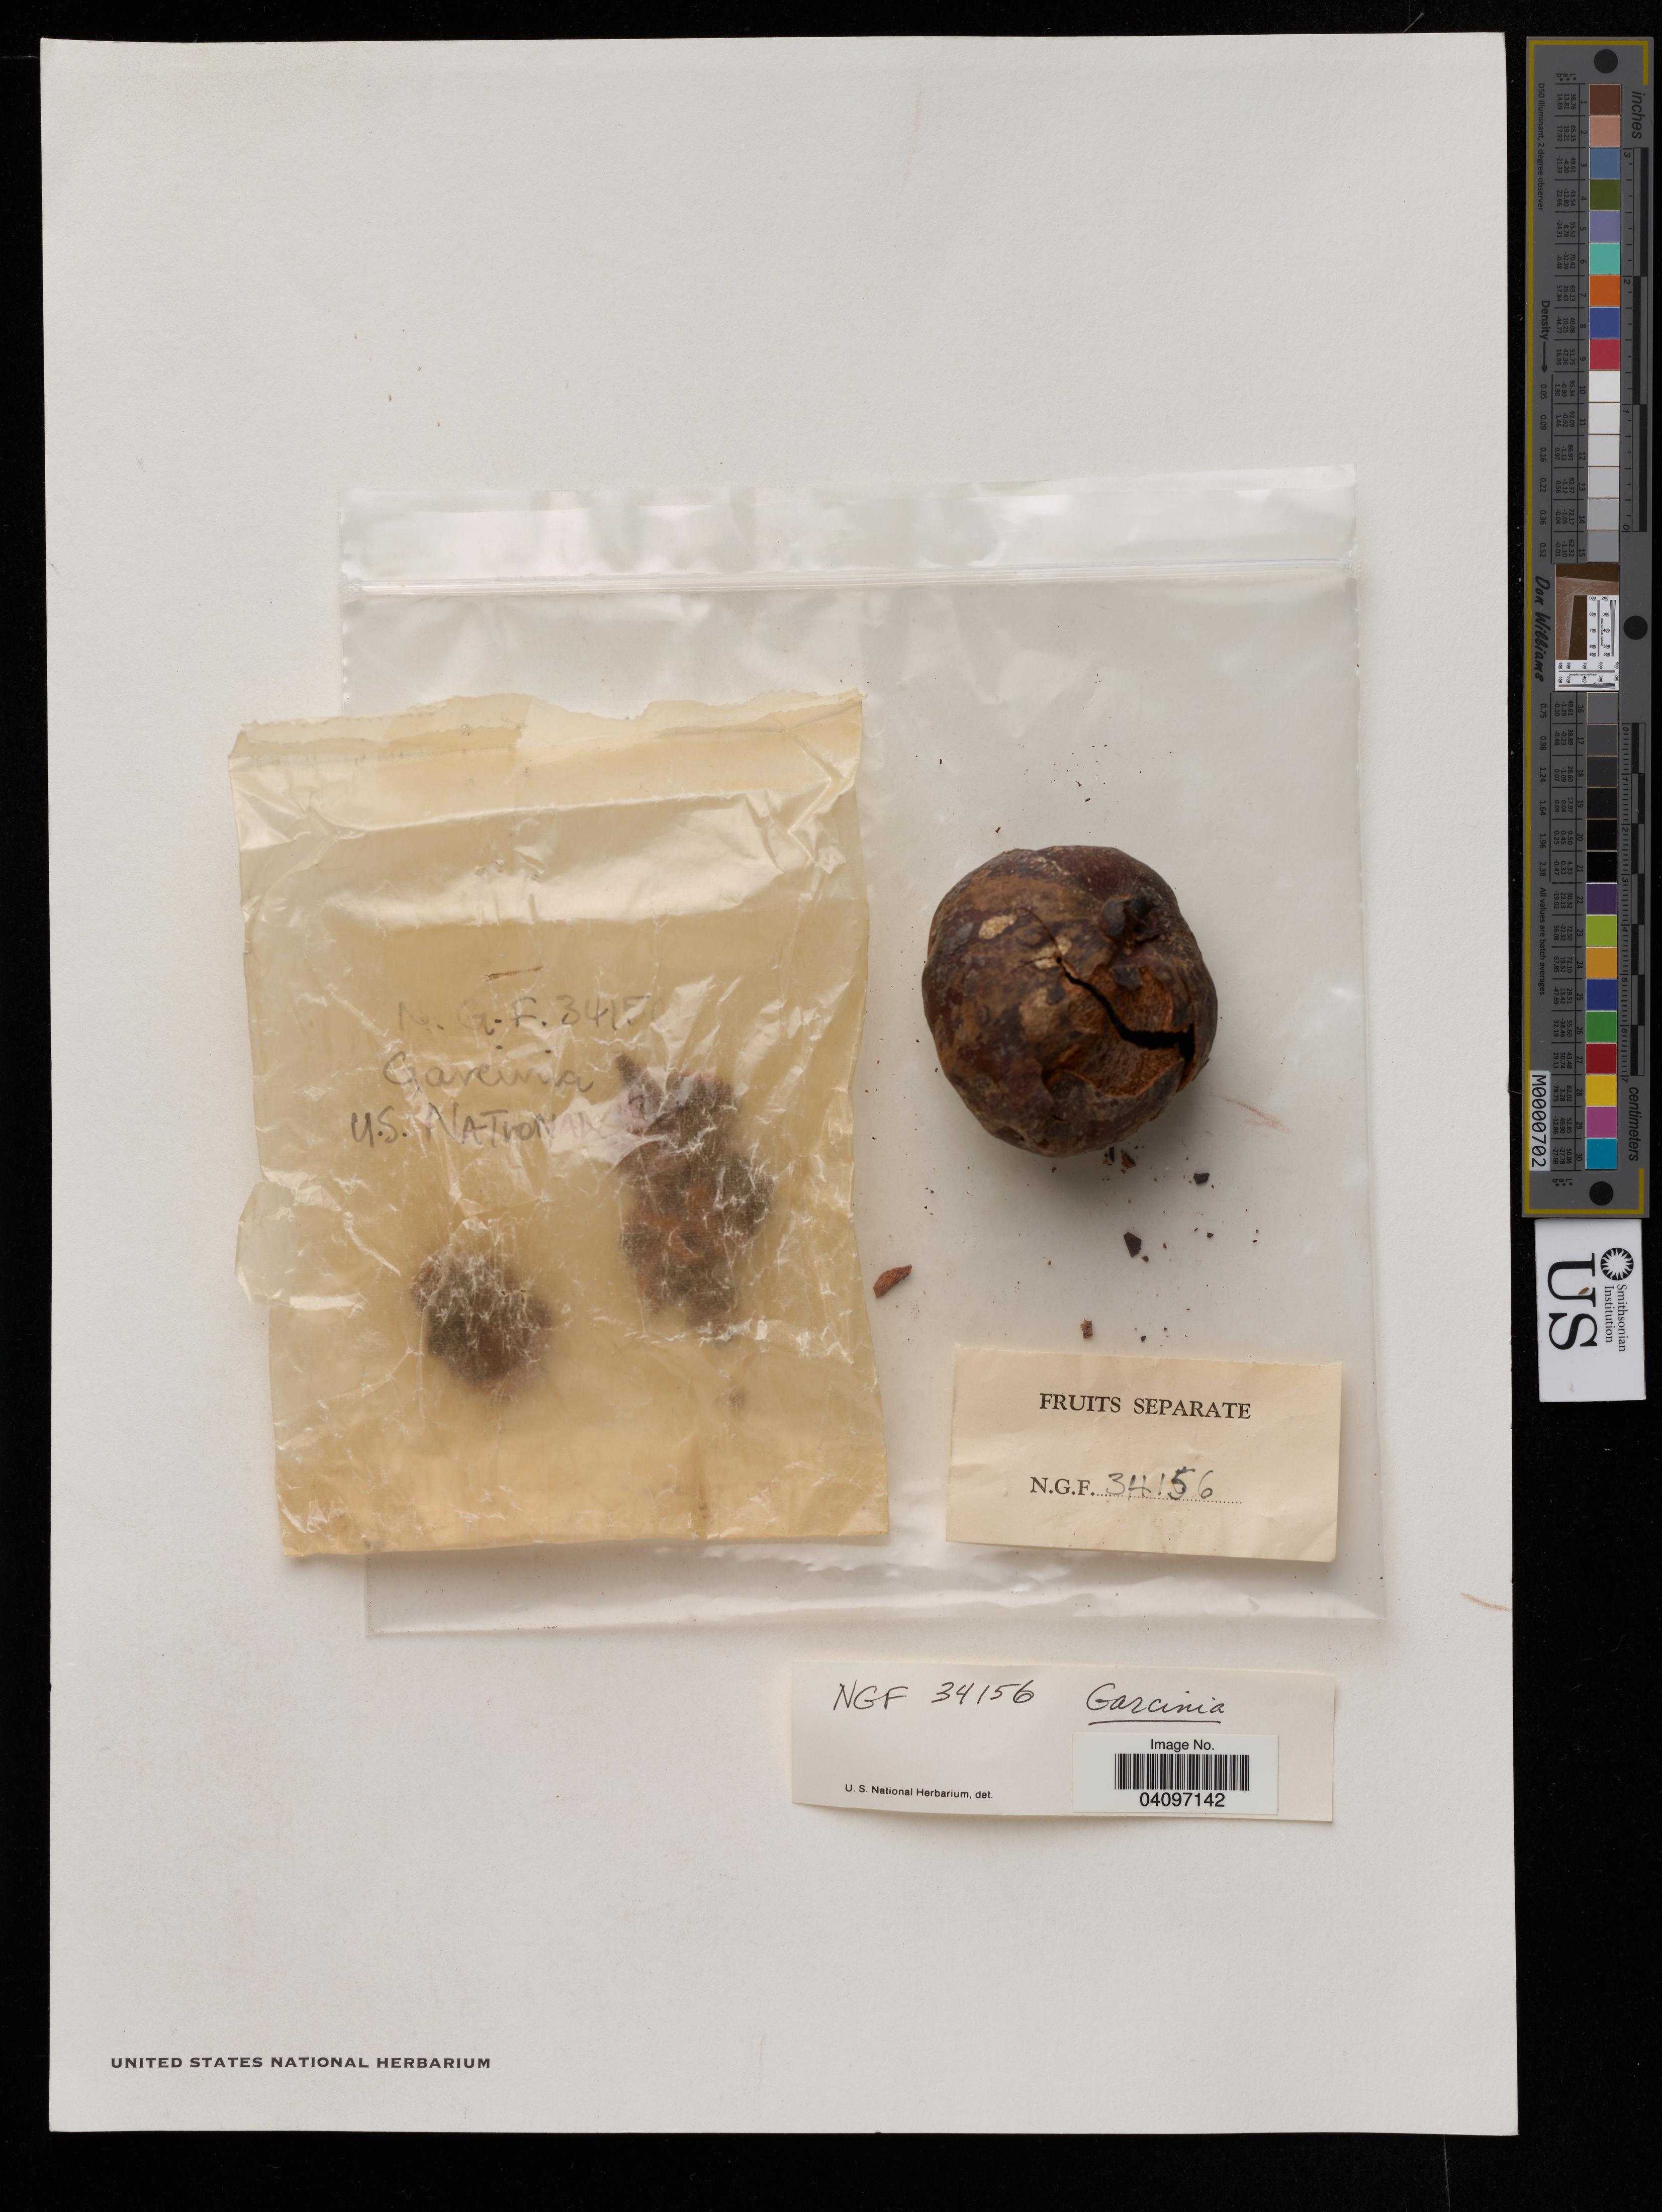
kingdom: Plantae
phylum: Tracheophyta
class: Magnoliopsida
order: Malpighiales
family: Clusiaceae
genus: Garcinia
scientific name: Garcinia sp.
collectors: H. Streimann & Y. Lelean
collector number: NGF 34156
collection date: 1972-09-14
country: Papua New Guinea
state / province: Manus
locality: Papua. Kiunga-Rumginae Rd., 5 km N of Kiunga. Kiunga Sub-district, Western District